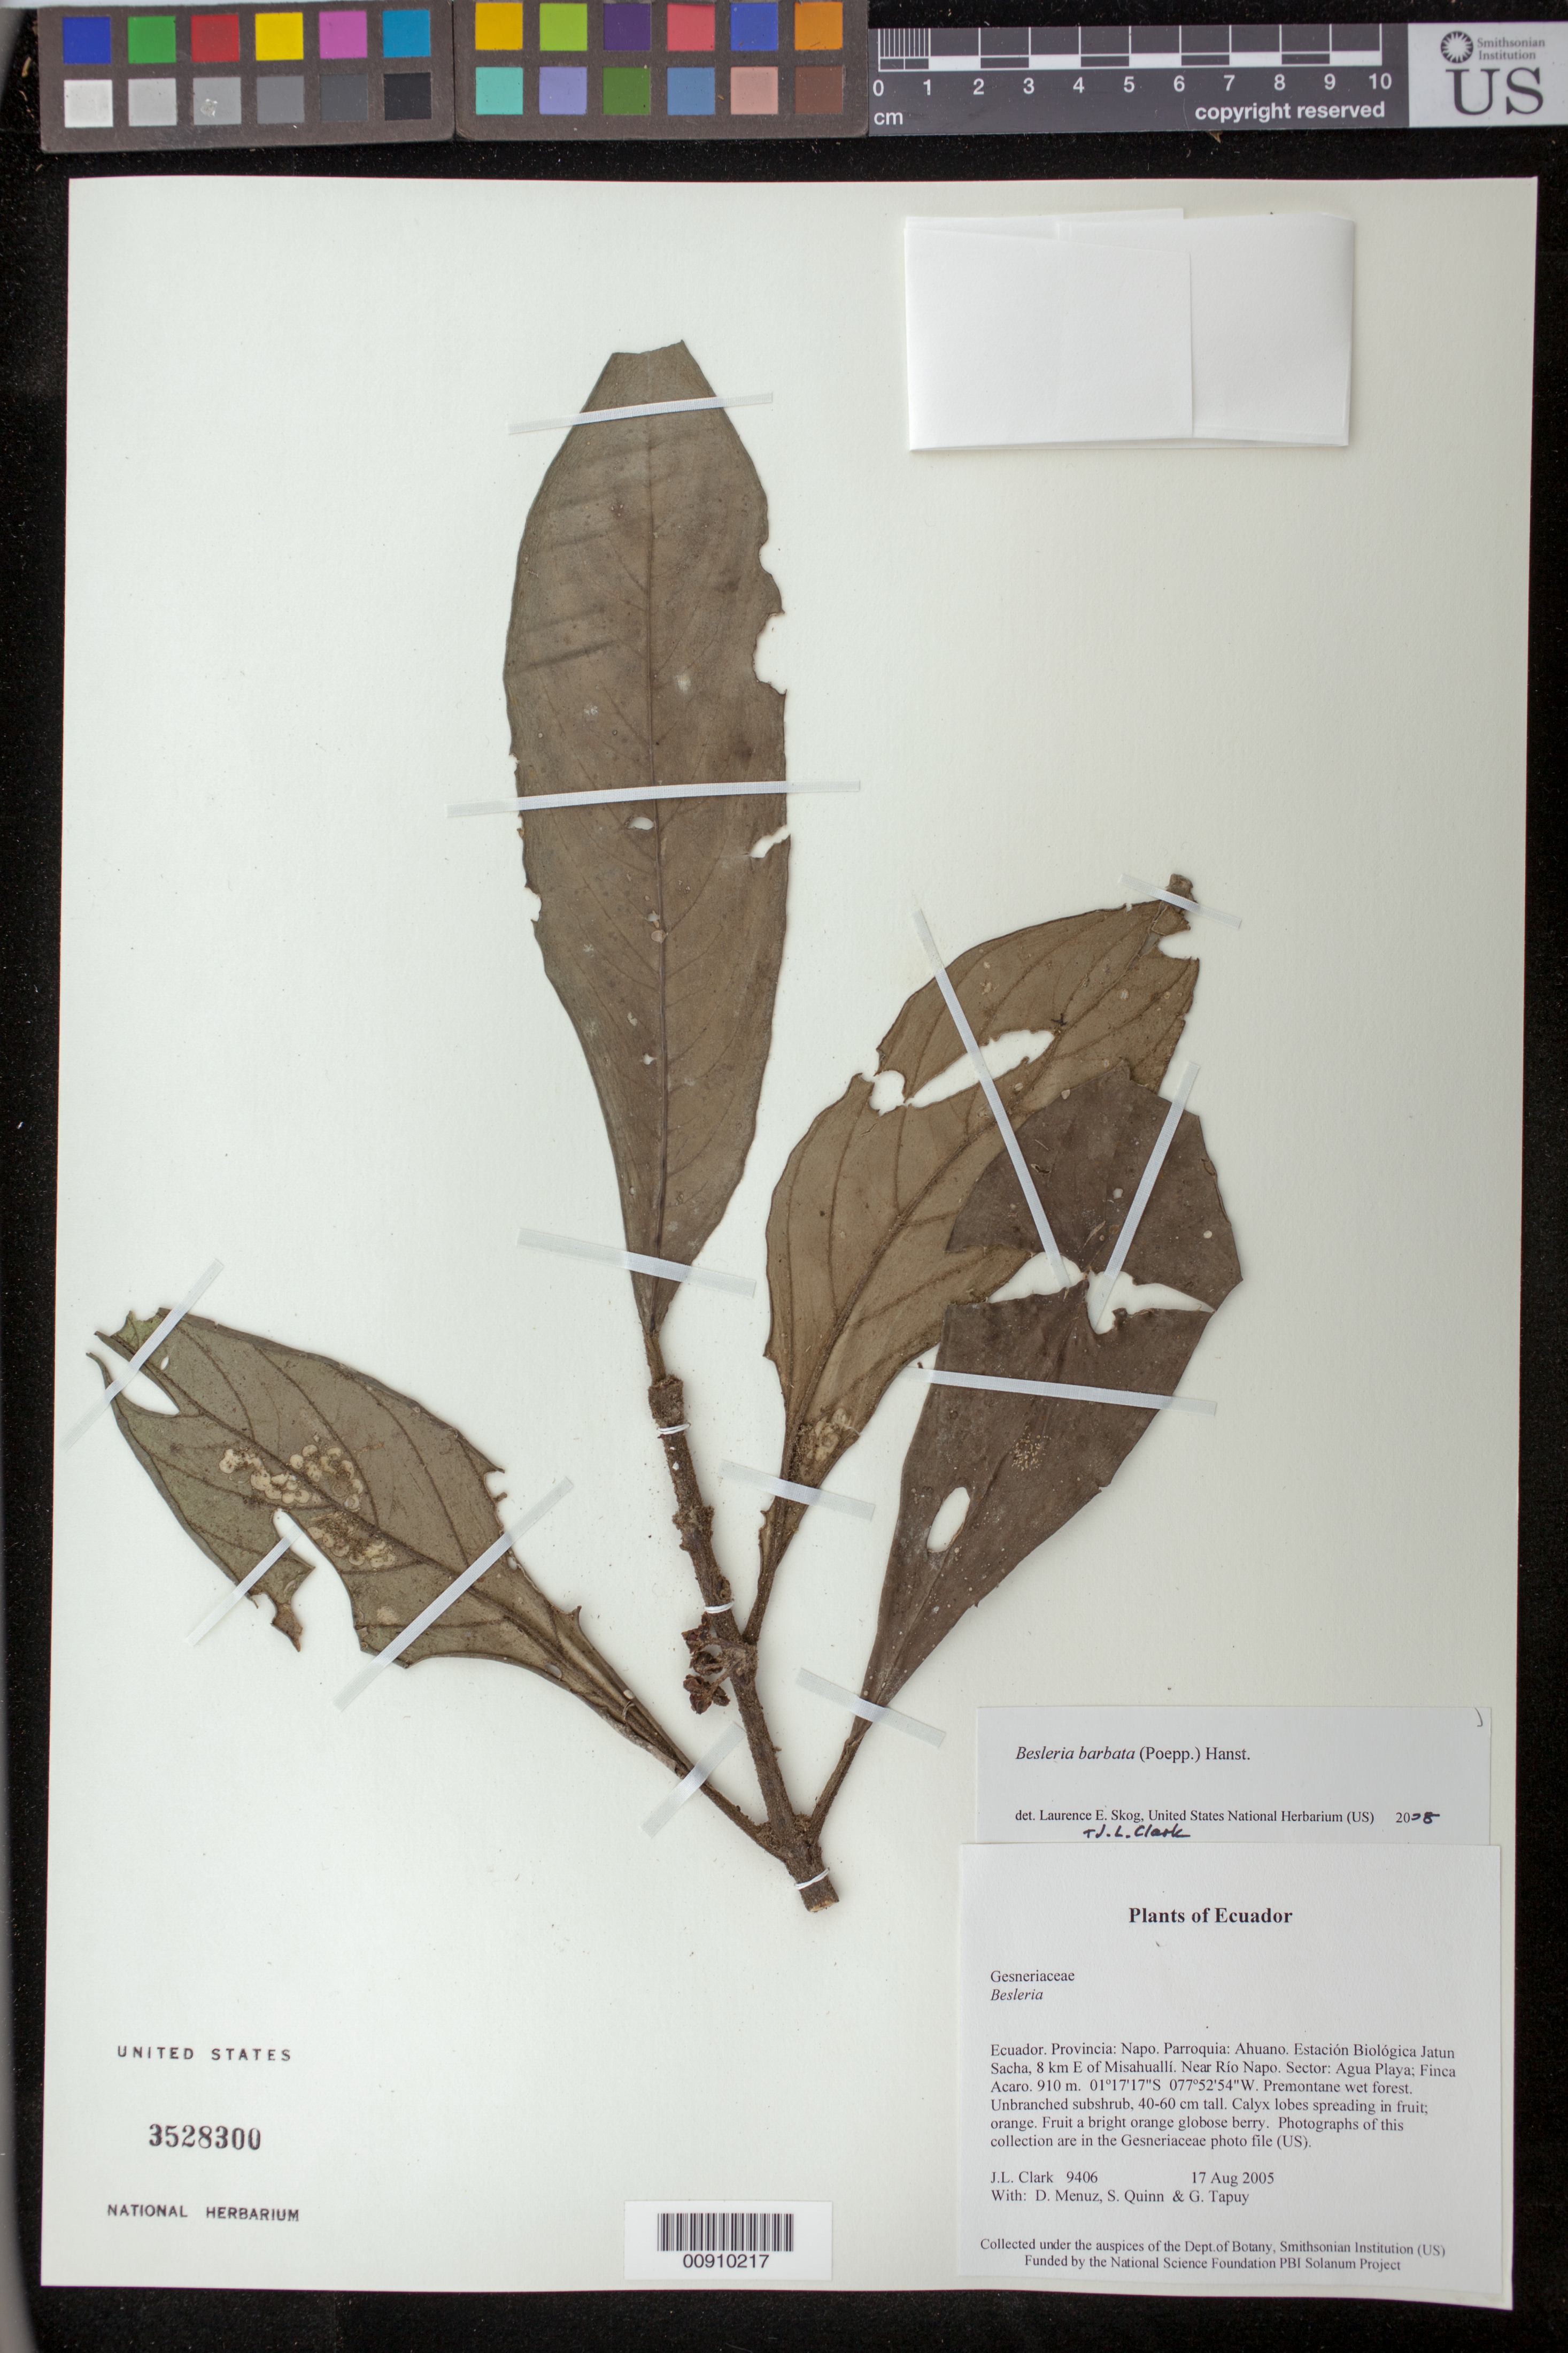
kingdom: Plantae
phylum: Tracheophyta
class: Magnoliopsida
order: Lamiales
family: Gesneriaceae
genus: Besleria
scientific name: Besleria barbata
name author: (Poepp.) Hanst.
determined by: Clark, J. L., (SEL), The Marie Selby Botanical Garden (UNITED STATES)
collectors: J. L. Clark, D. Menuz, S. Quinn & G. Tapuy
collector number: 9406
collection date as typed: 17 Aug 2005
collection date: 2005-08-17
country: Ecuador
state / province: Napo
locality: Parroquia: Ahuano. Estación Biológica Jatun Sacha, 8 km E of Misahuallí. Near Río Napo. Sector: Agua Playa; Finca Acaro.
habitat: Premontane wet forest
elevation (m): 910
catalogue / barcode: US 3528300